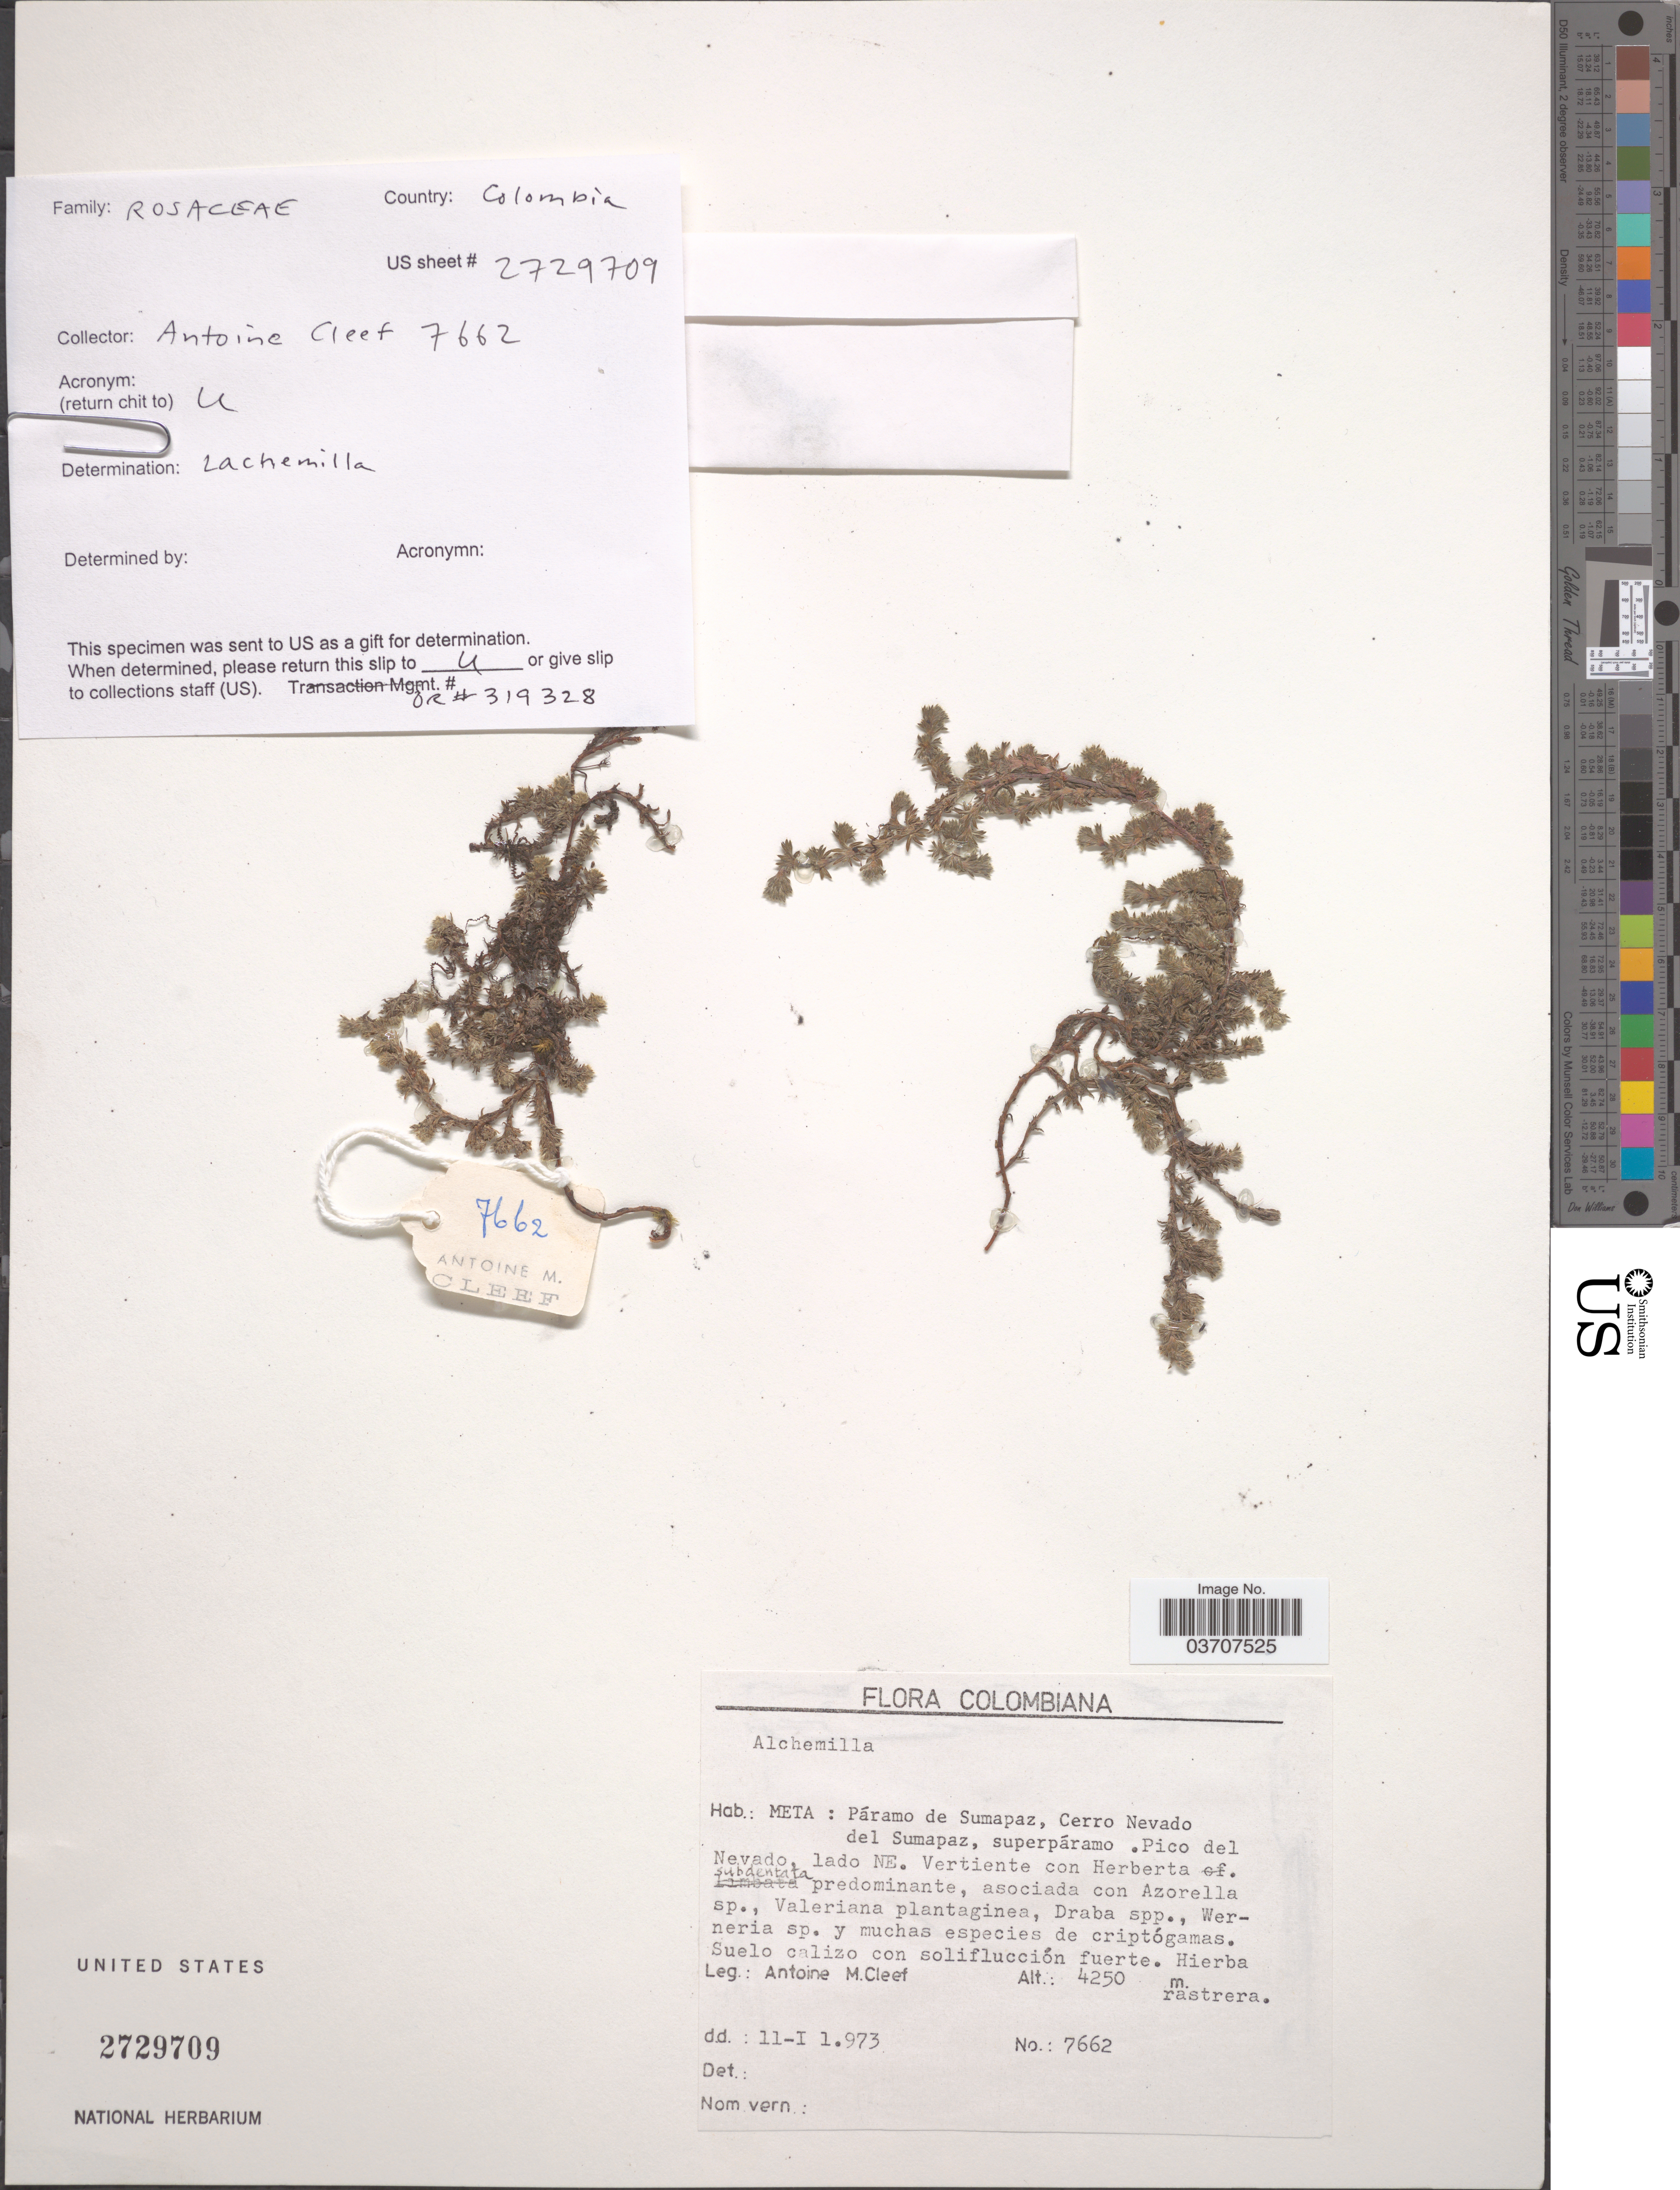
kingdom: Plantae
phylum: Tracheophyta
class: Magnoliopsida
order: Rosales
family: Rosaceae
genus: Alchemilla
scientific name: Alchemilla holosericea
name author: L.M. Perry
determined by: Dorr, L. J., (BOT), Smithsonian Institution - National Museum of Natural History (UNITED STATES)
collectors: A. M. Cleef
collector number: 4250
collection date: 1973-01-11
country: Colombia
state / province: Meta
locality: Páramo de Sumapaz, Cerro Nevado del Sumapaz, superpáramo. Pico del Nevado, lado NE.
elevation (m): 4250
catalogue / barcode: US 2729709